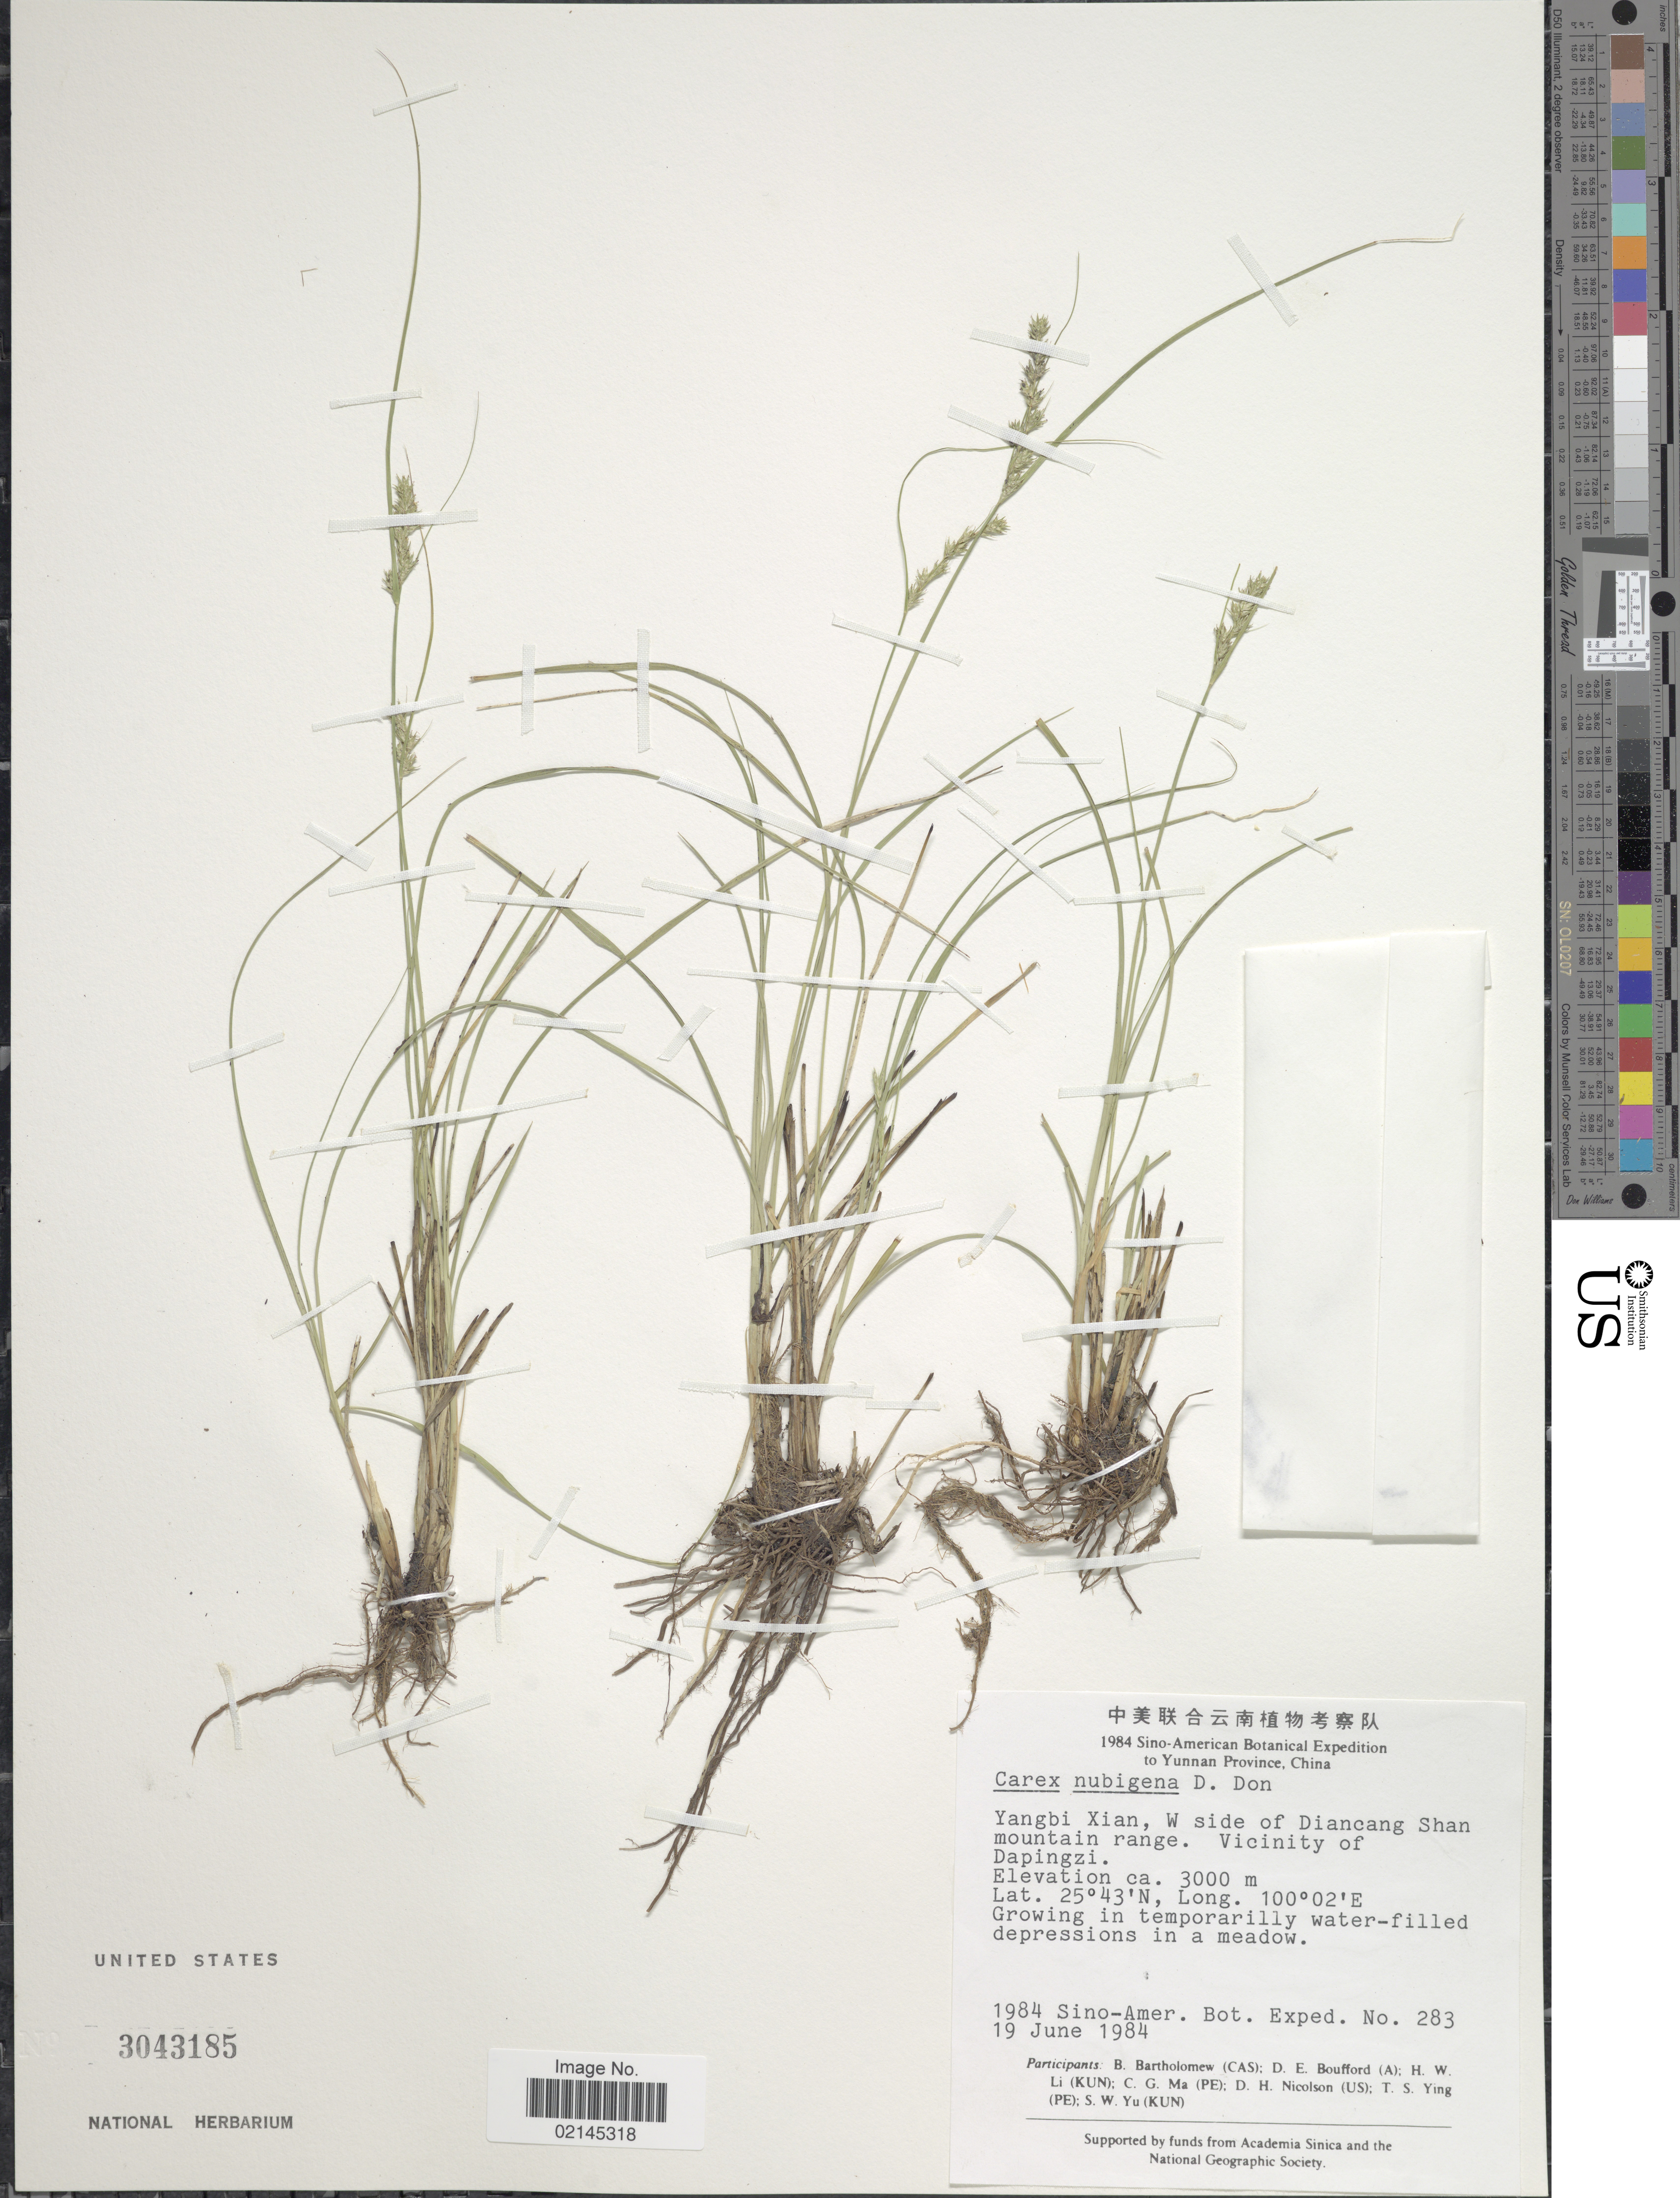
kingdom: Plantae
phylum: Tracheophyta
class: Liliopsida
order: Poales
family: Cyperaceae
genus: Carex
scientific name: Carex nubigena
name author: D. Don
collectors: Sino-Amer. Bot. Exped. 1984, B. Bartholomew, D. E. Boufford, H. W. Li & et al.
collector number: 283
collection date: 1984-06-19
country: China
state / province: Yunnan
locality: Yunnan Province, China. Yangbi Xian, W side of Diancang Shan mountain range. Vicinity of Dapingzi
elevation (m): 3000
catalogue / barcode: US 3043185